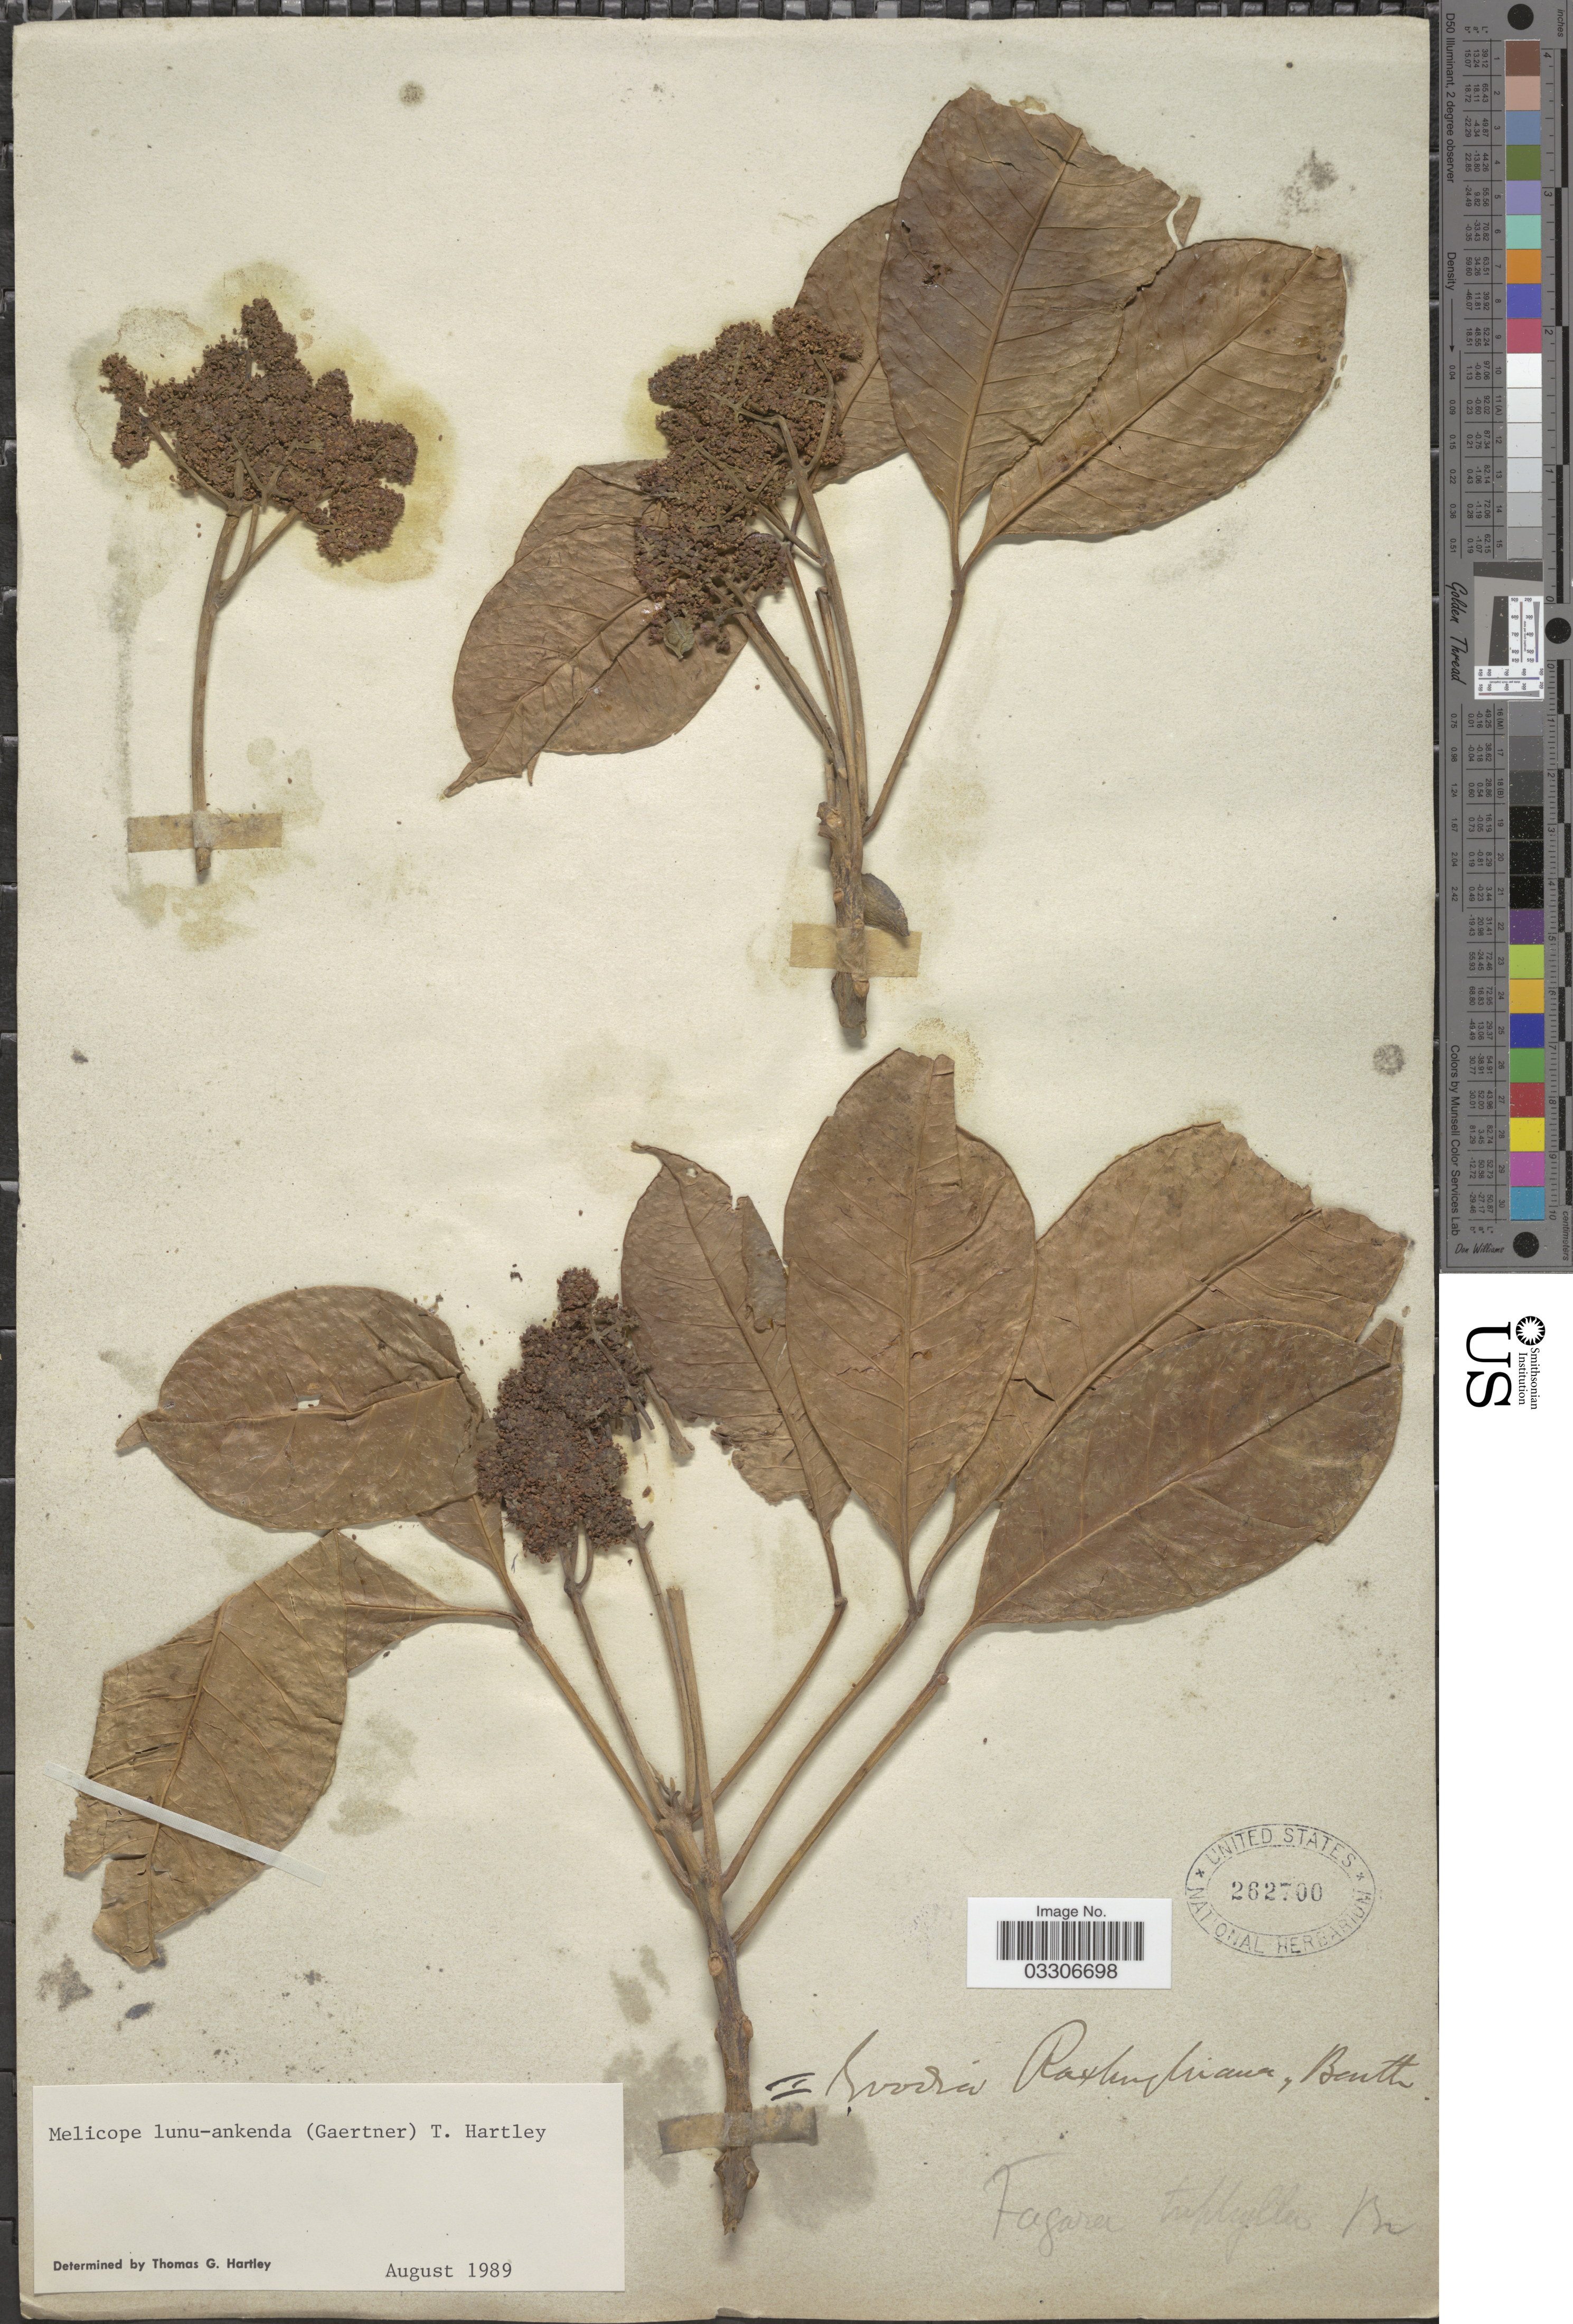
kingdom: Plantae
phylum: Tracheophyta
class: Magnoliopsida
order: Sapindales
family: Rutaceae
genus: Melicope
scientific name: Melicope lunu-ankenda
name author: (Gaertn.) T.G. Hartley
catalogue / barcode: US 262700